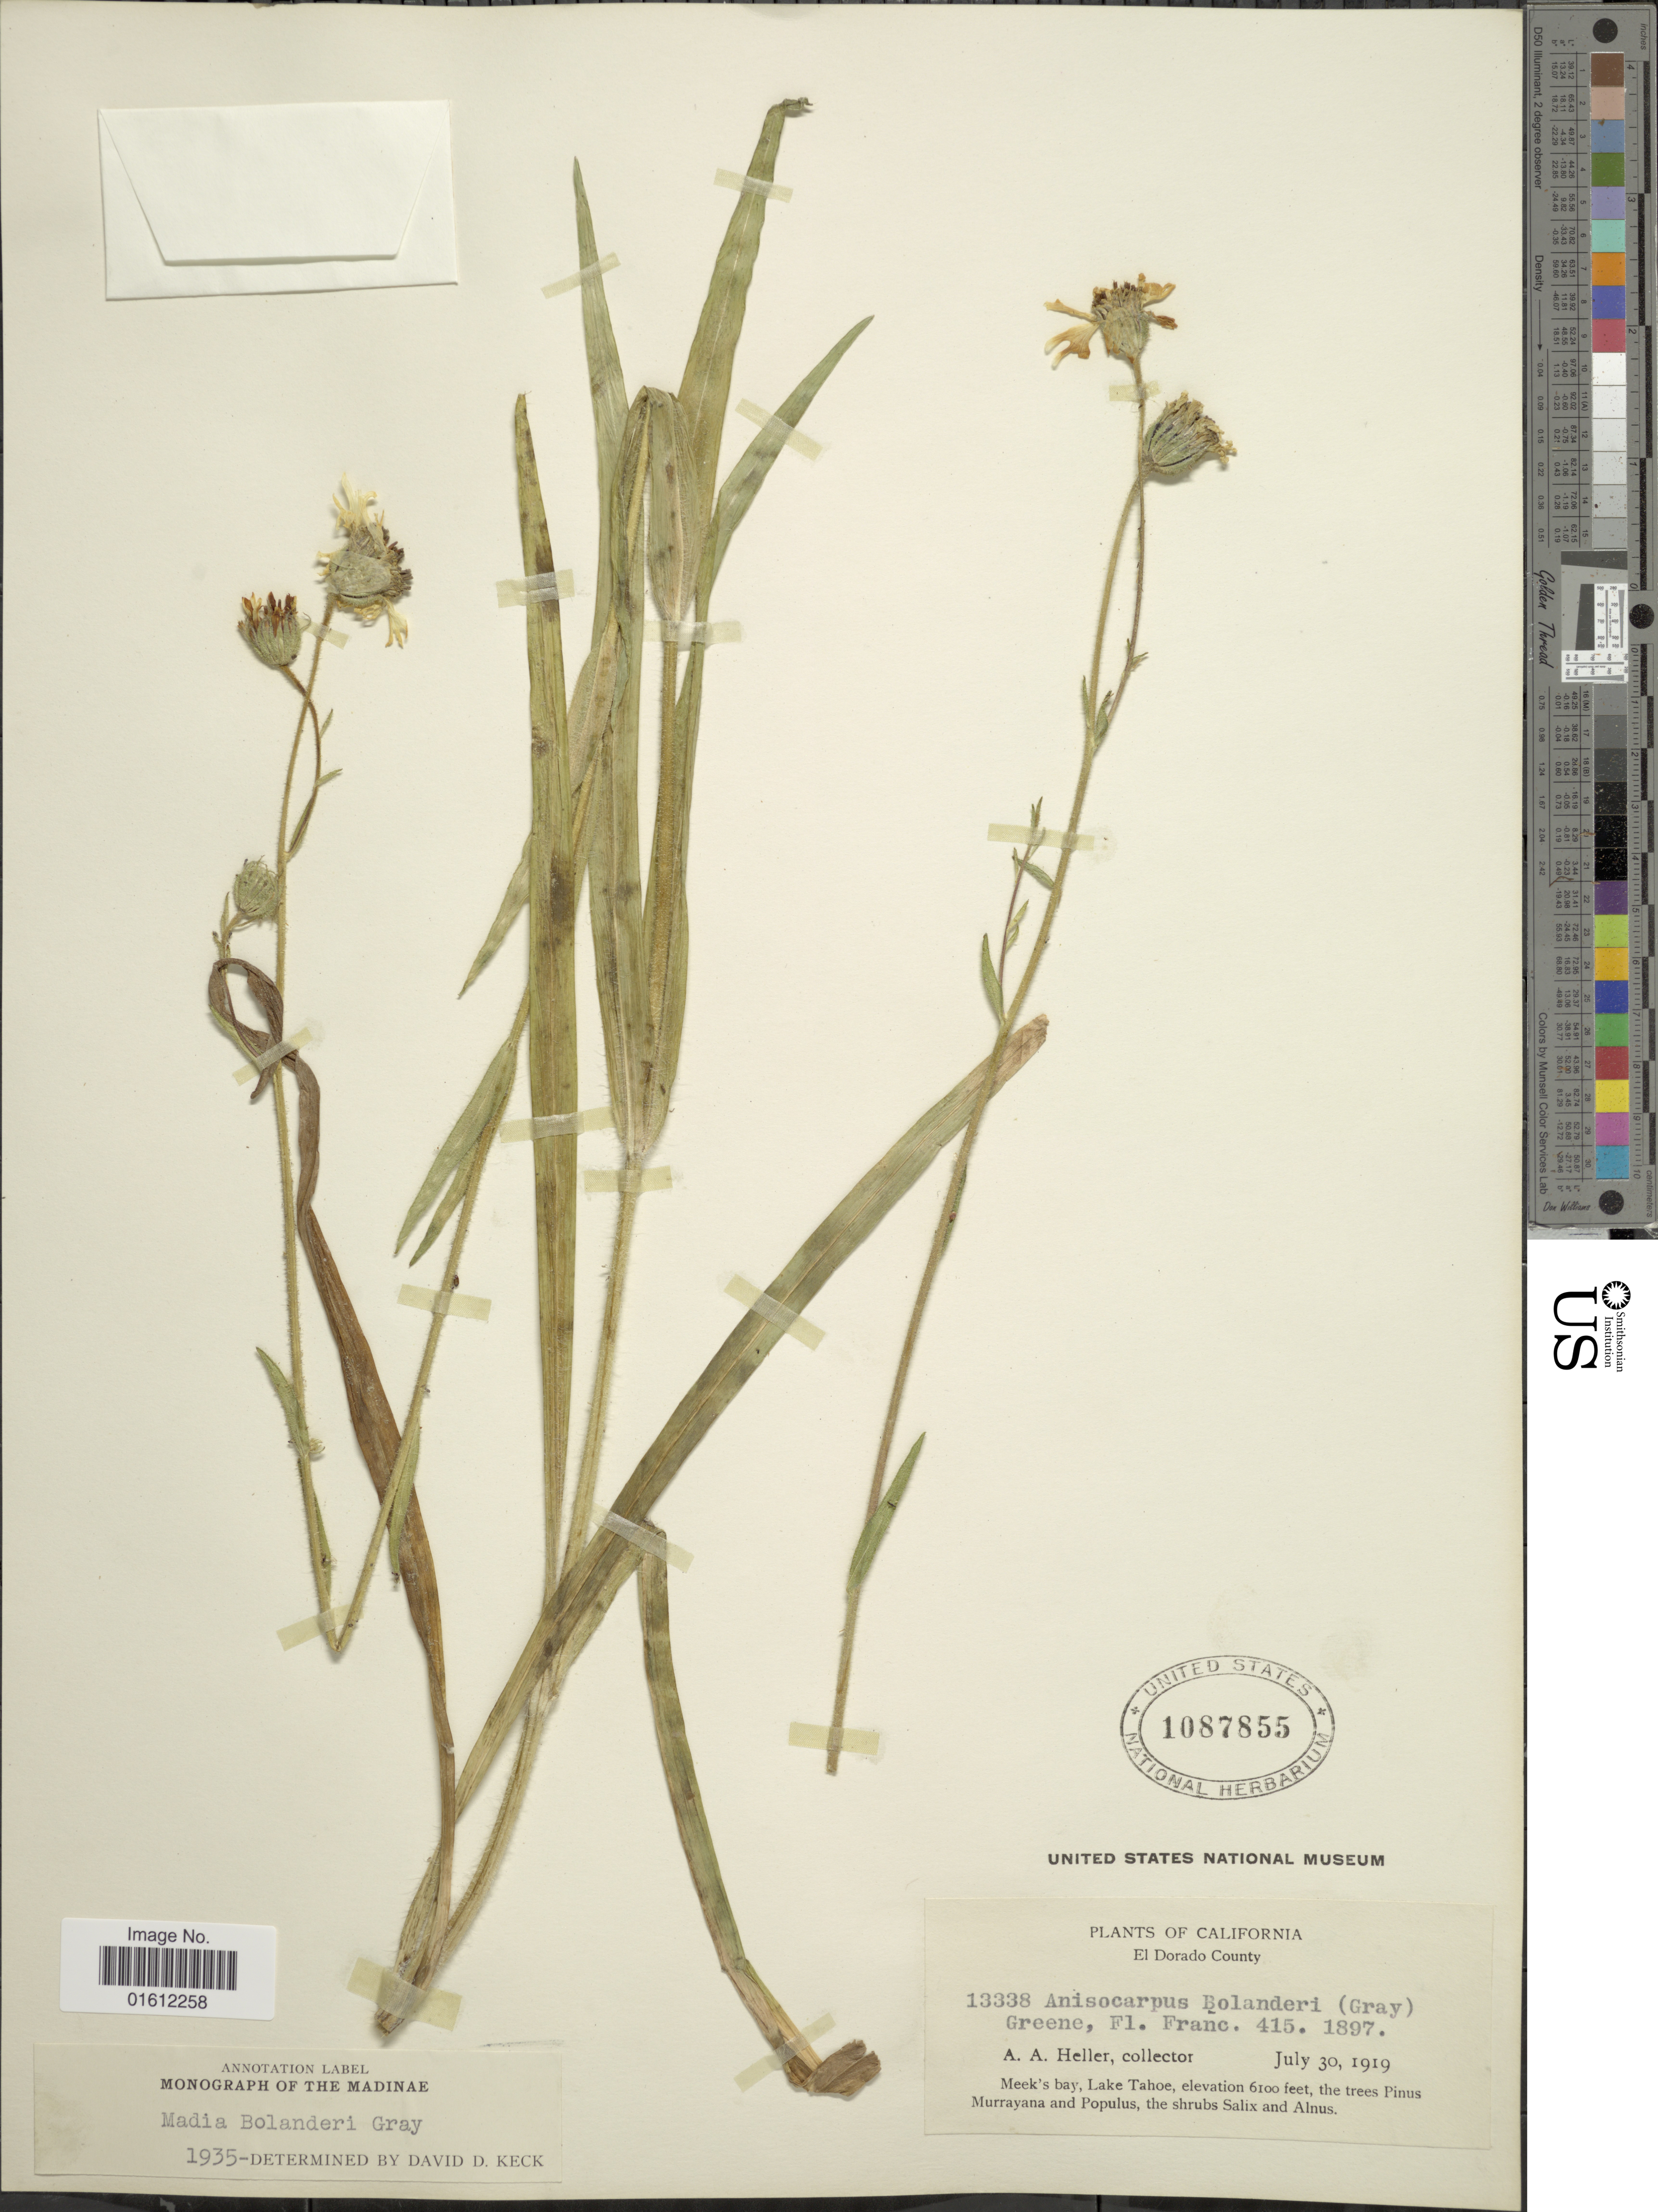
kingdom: Plantae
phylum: Tracheophyta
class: Magnoliopsida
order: Asterales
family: Asteraceae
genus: Madia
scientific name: Madia bolanderi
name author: A. Gray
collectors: A. A. Heller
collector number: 13338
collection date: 1919-07-30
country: United States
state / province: California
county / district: El Dorado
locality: El Dorado County, Meek's bay, Lake Tahoe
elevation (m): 1859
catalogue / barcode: US 1087855